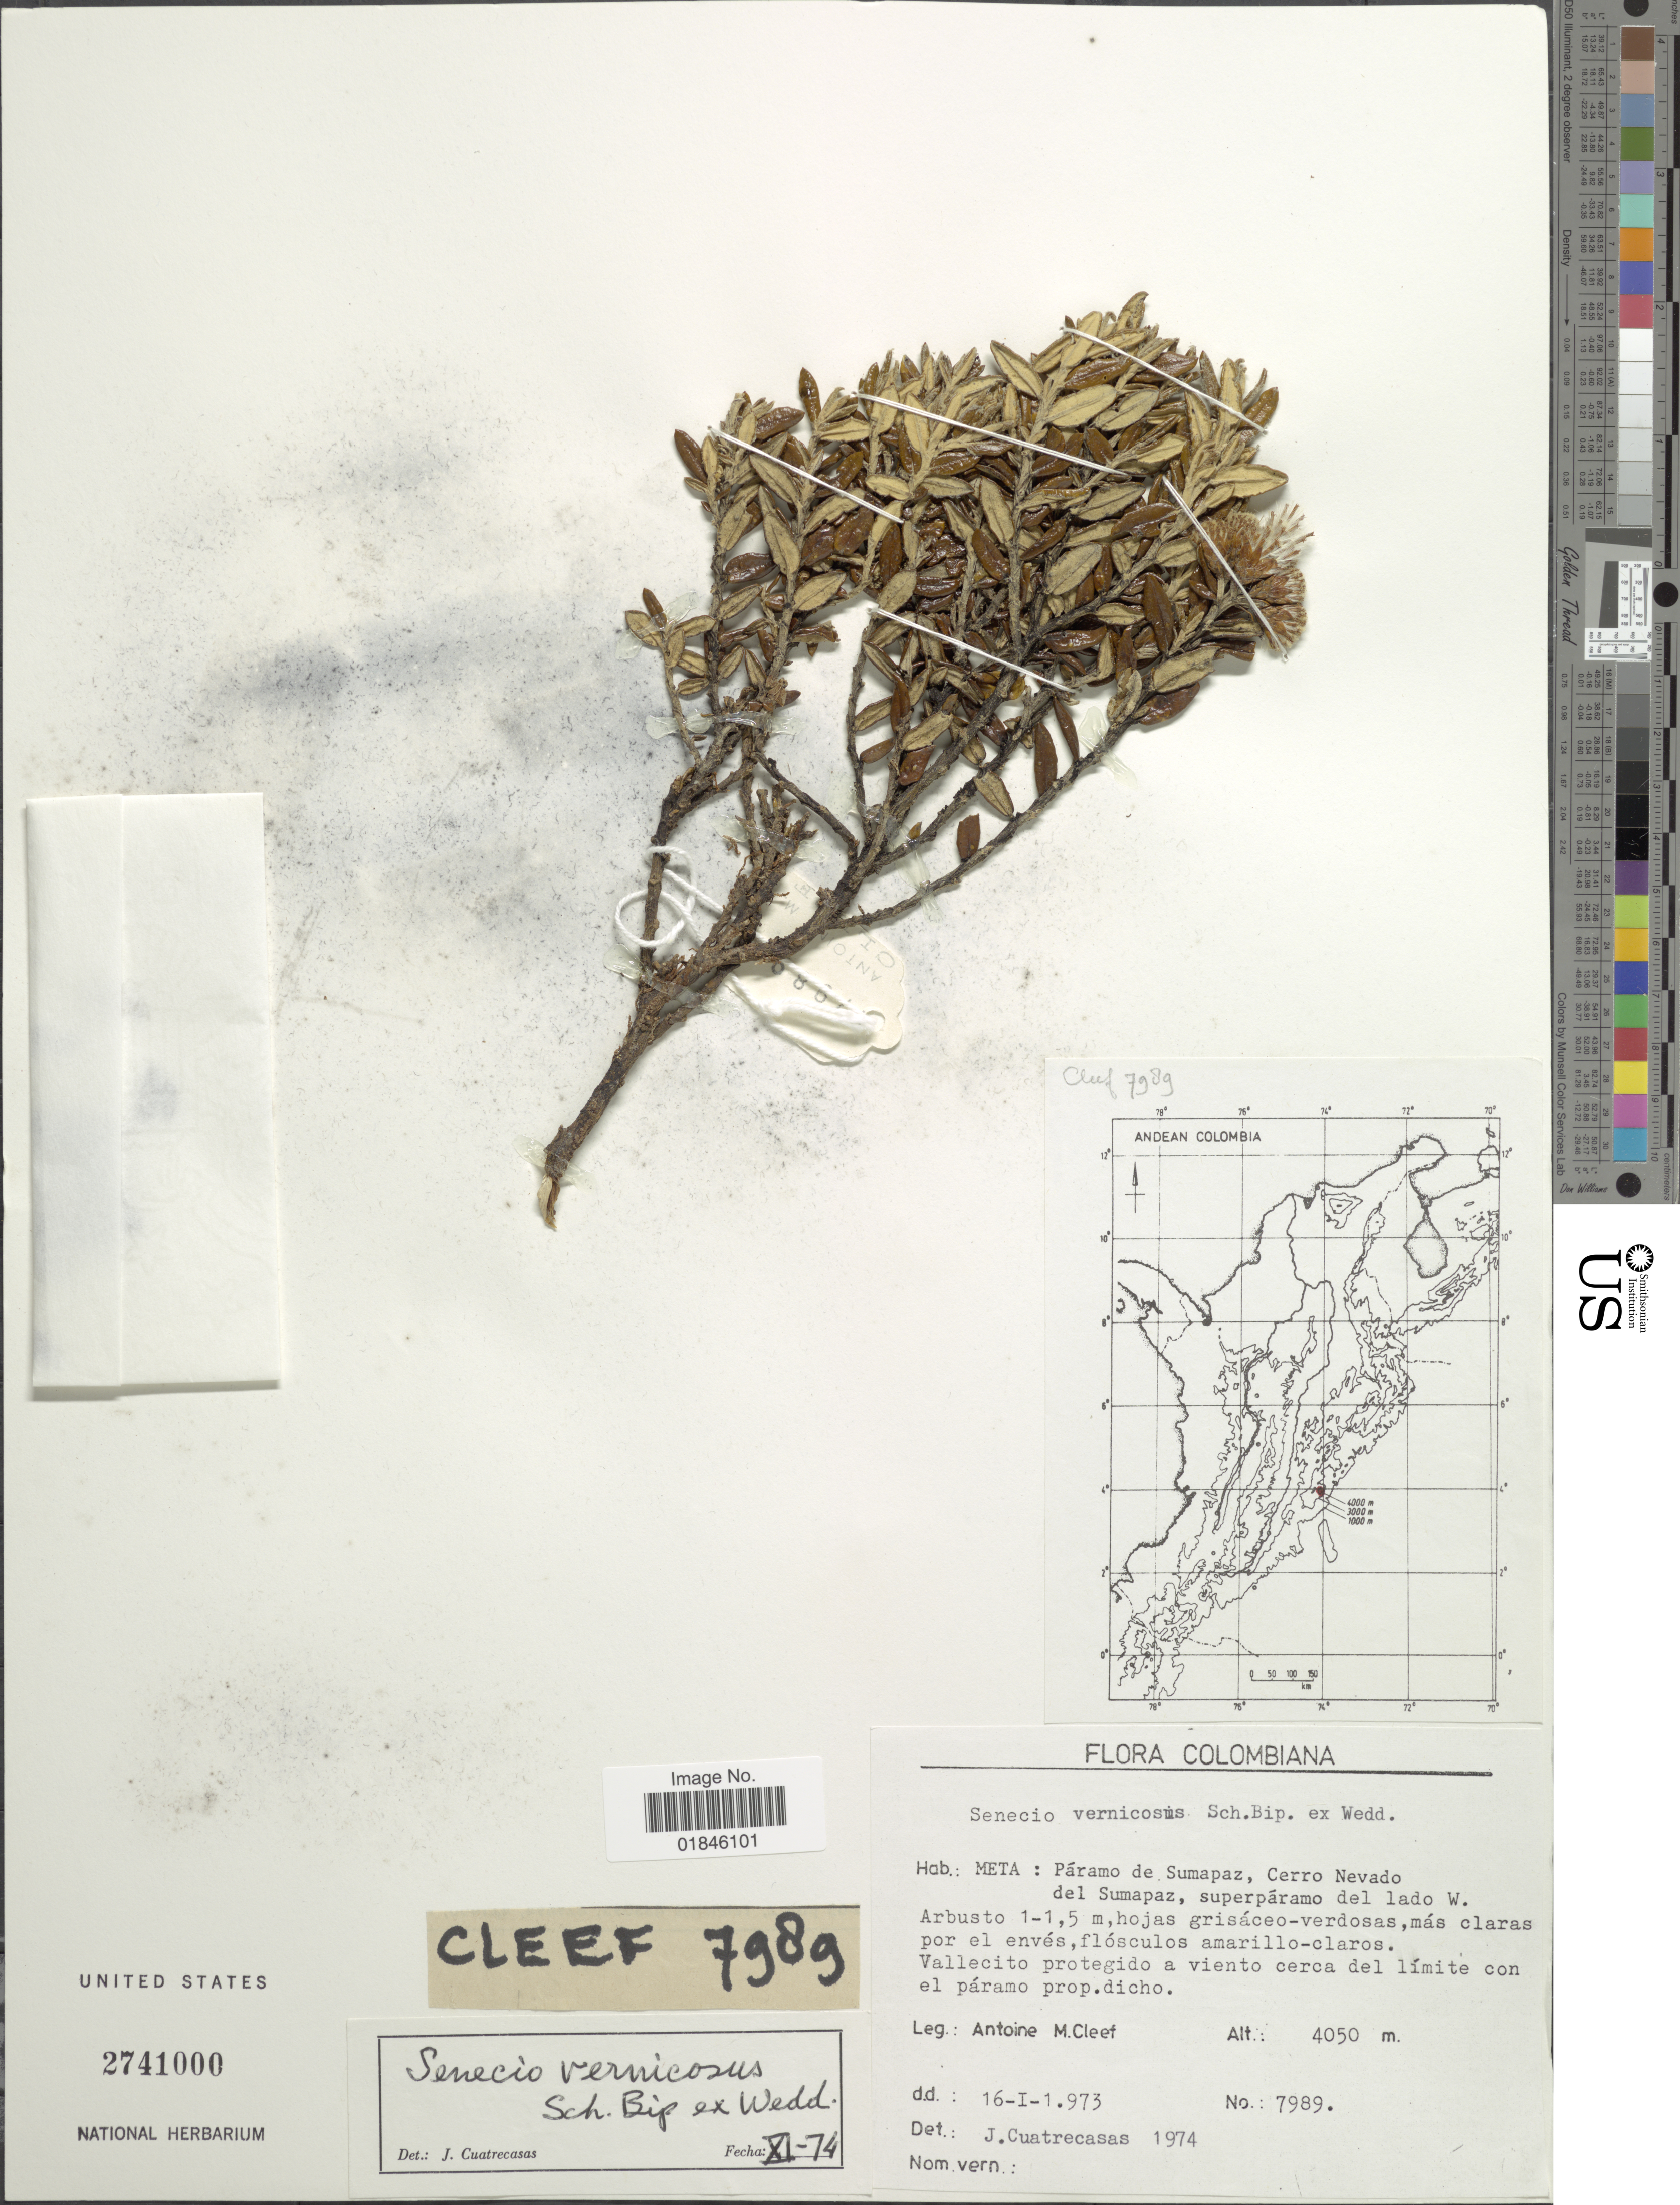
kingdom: Plantae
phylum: Tracheophyta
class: Magnoliopsida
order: Asterales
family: Asteraceae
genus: Pentacalia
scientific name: Pentacalia vernicosa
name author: (Sch. Bip. ex Wedd.) Cuatrec.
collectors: A. M. Cleef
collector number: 7989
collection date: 1973-01-16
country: Colombia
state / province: Meta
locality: Meta: Páramo de Sumapaz, Cerro Nevado del Sumapaz, superpáramo del lado W.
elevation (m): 4050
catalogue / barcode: US 2741000